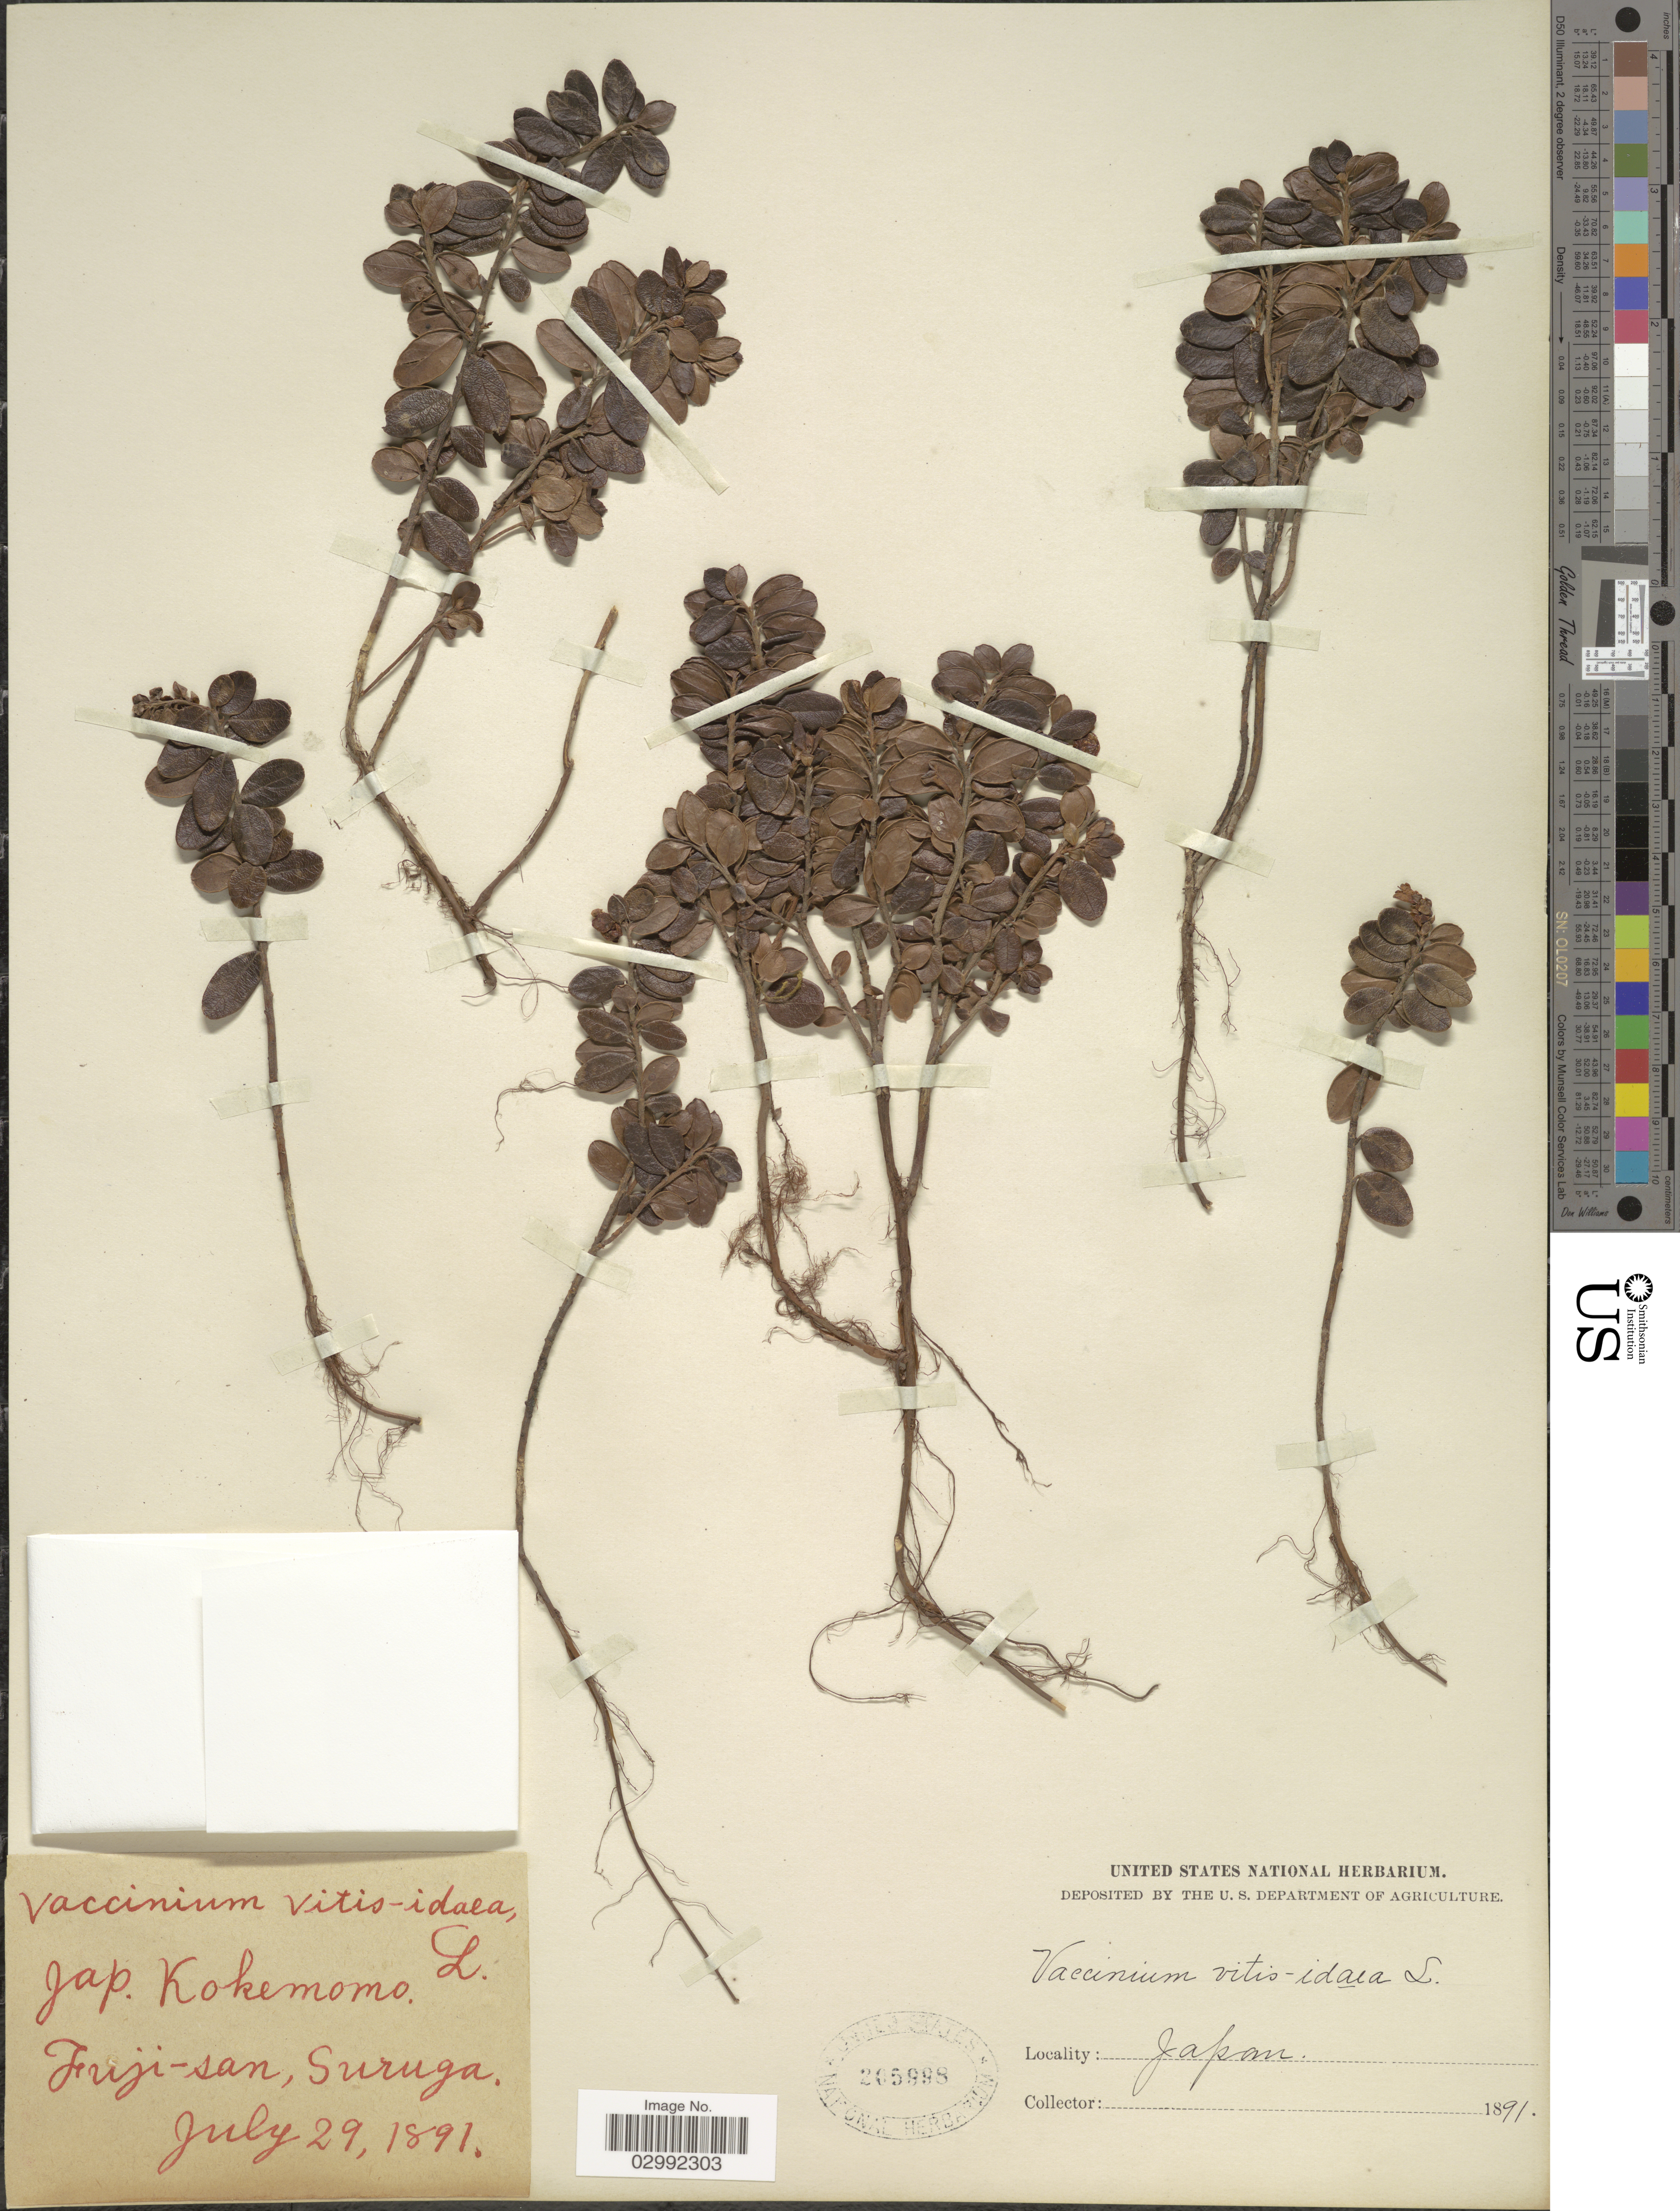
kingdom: Plantae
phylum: Tracheophyta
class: Magnoliopsida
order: Ericales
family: Ericaceae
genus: Vaccinium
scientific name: Vaccinium vitis-idaea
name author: L.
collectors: ex herb. United States National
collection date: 1891-07-29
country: Japan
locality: Fuji-san, Suruga.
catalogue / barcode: US 205998